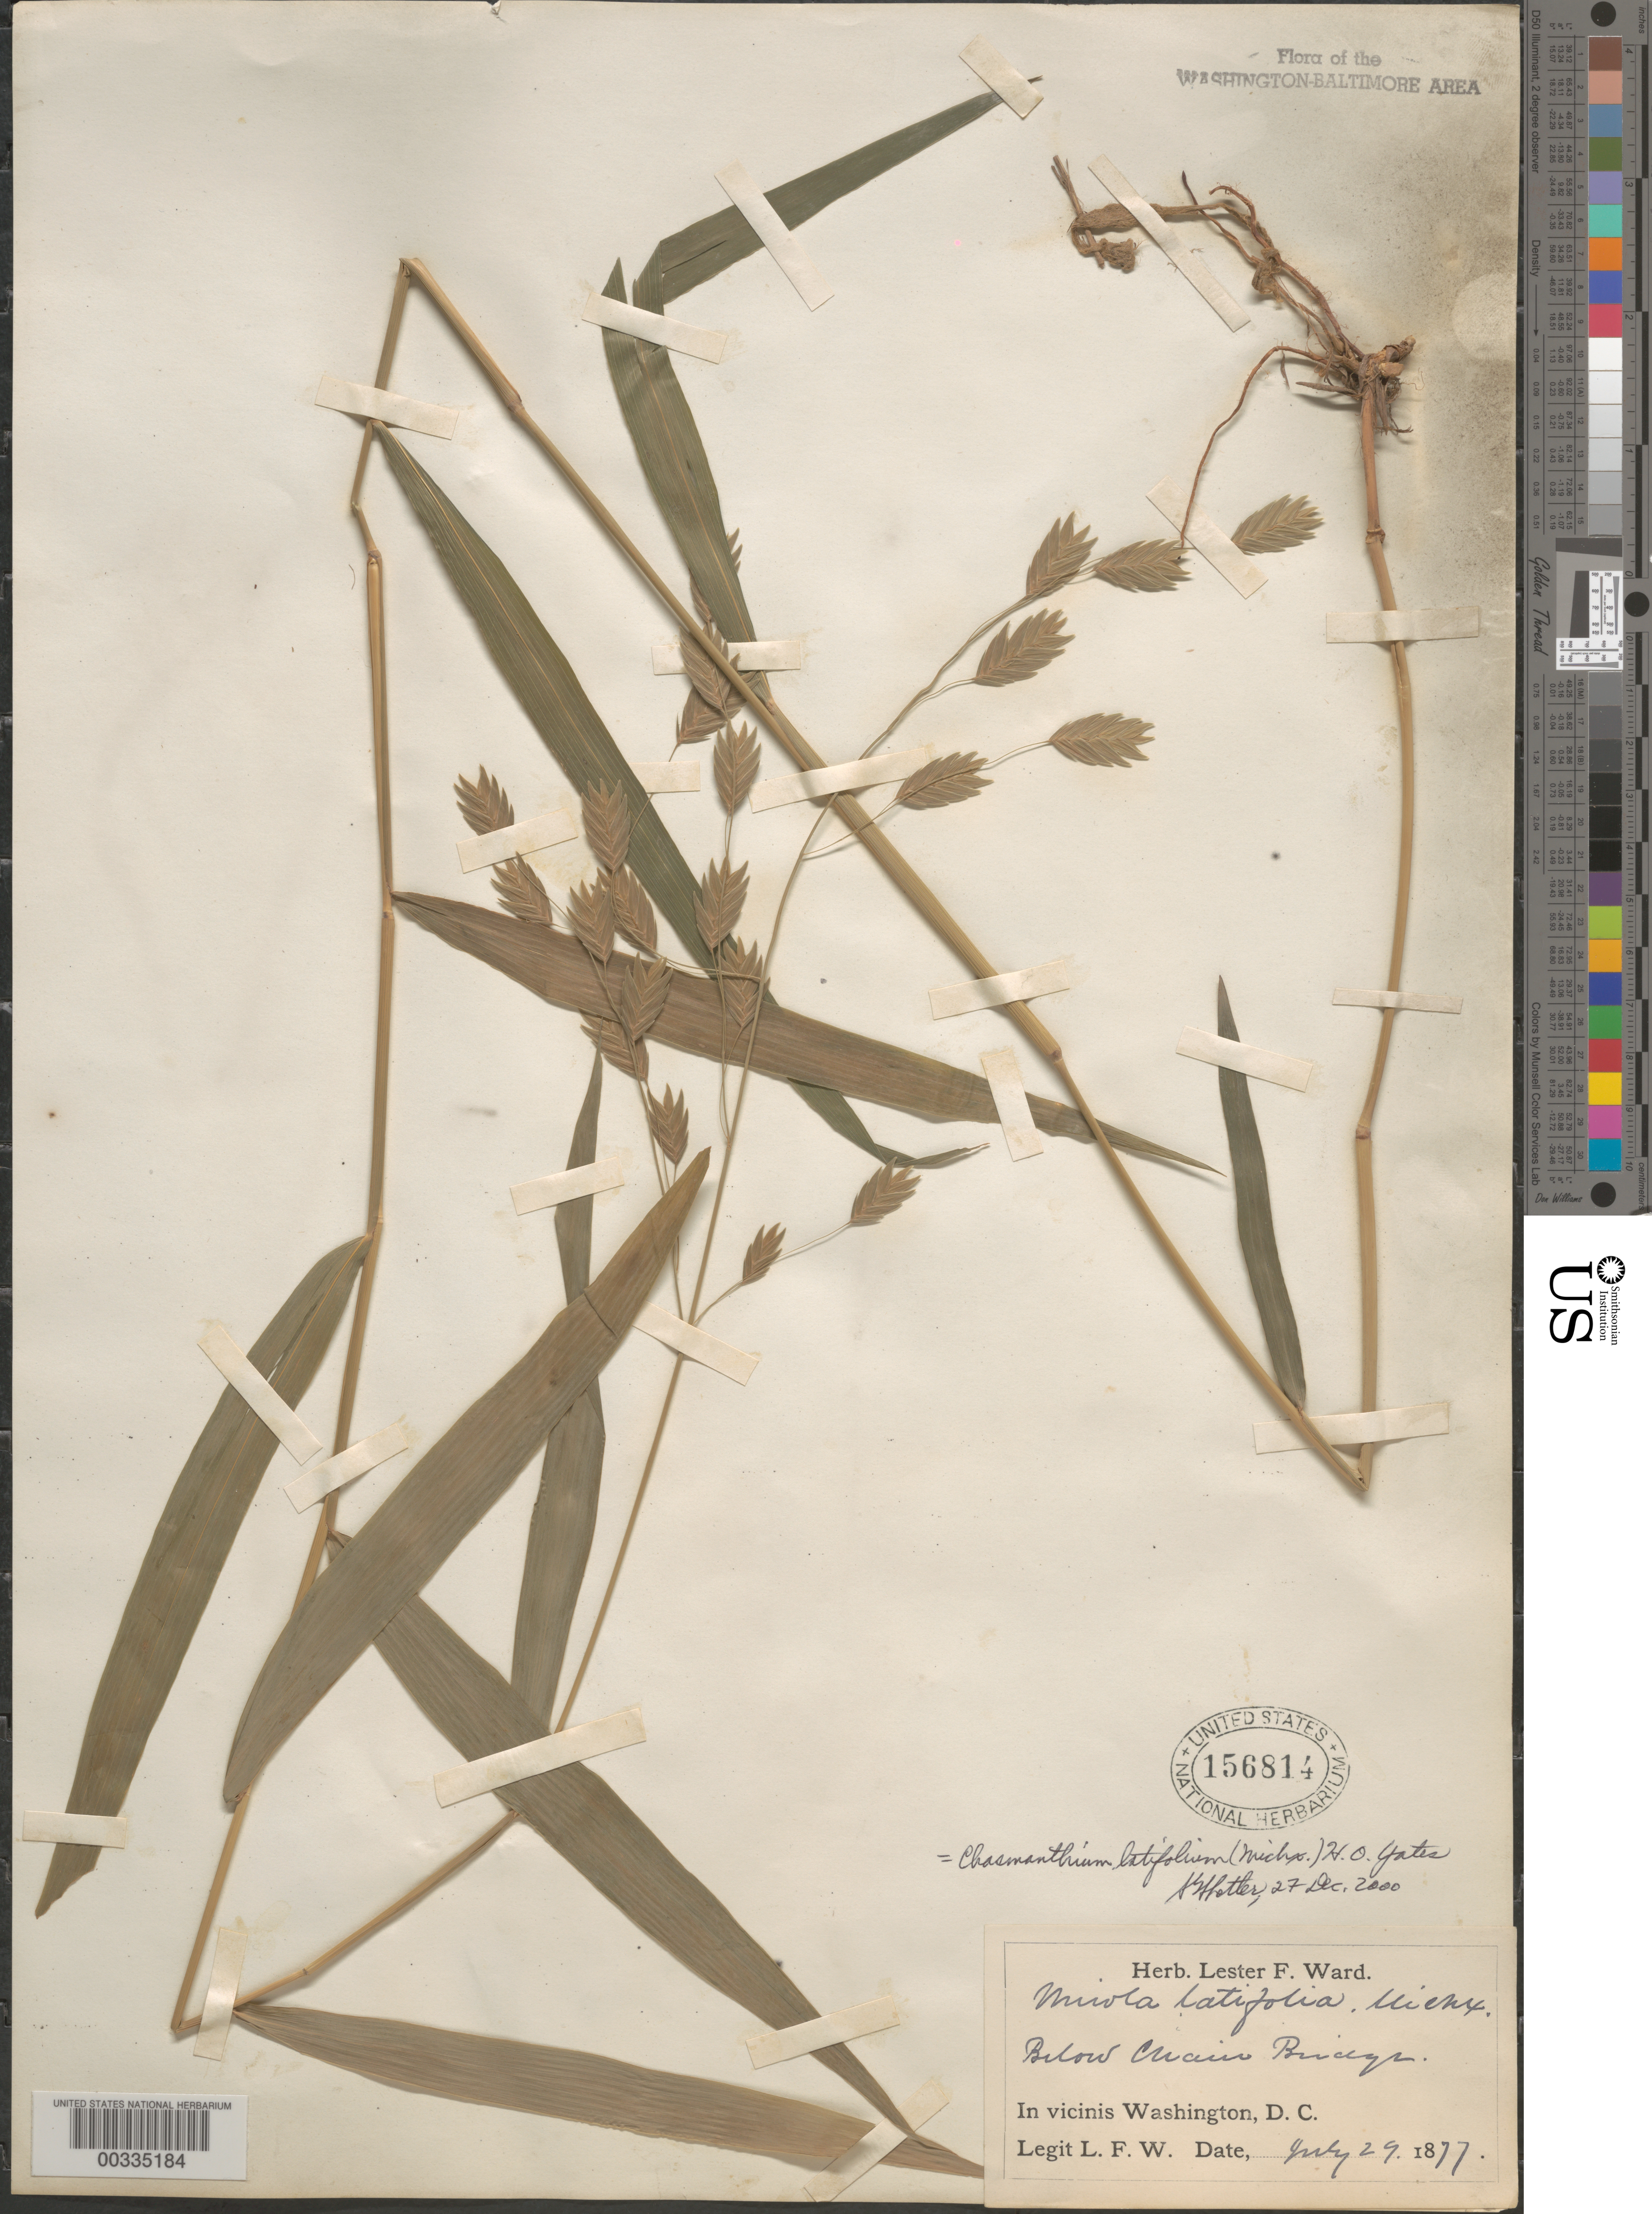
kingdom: Plantae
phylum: Tracheophyta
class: Liliopsida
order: Poales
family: Poaceae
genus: Chasmanthium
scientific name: Chasmanthium latifolium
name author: (Michx.) H.O. Yates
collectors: L. F. Ward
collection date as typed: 29 Jul 1877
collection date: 1877-07-29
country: United States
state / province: District of Columbia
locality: Below Chain Bridge C. and O. Canal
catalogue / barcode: US 156814